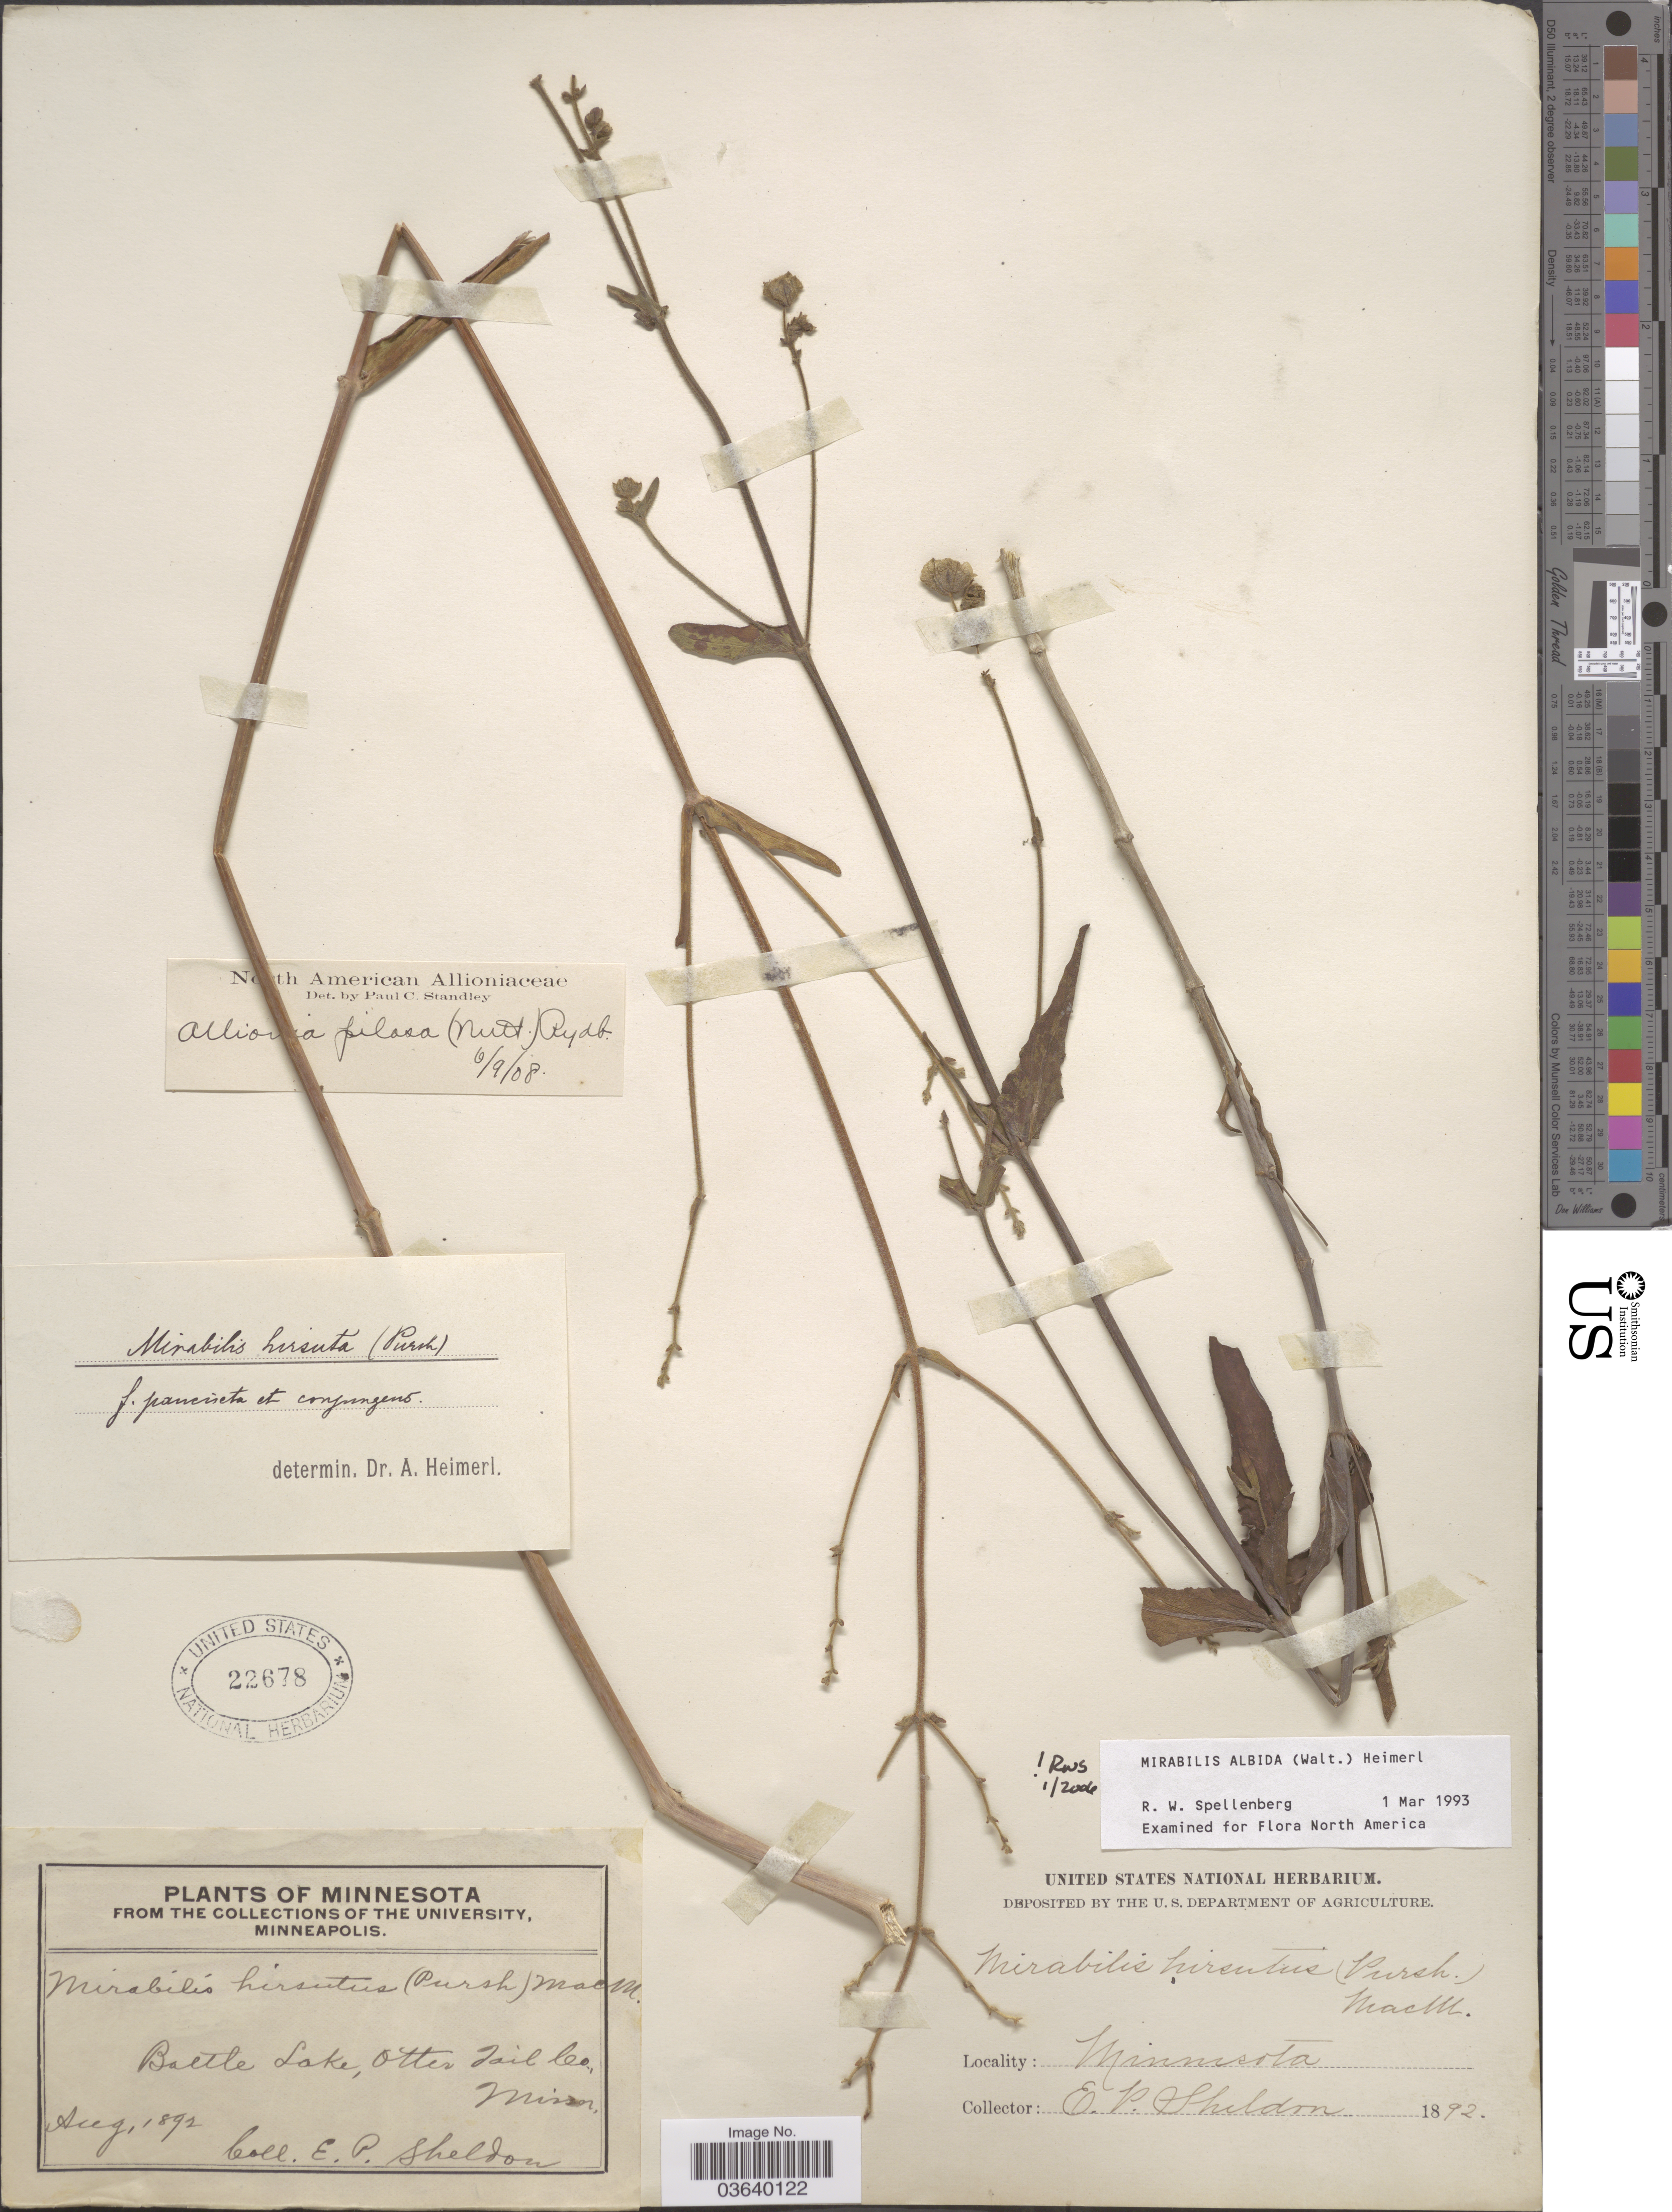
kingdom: Plantae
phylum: Tracheophyta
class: Magnoliopsida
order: Caryophyllales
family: Nyctaginaceae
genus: Mirabilis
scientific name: Mirabilis albida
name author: (Walter) Heimerl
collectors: E. P. Sheldon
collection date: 1892-08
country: United States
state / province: Minnesota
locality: Battle Lake, Otter Tail Co.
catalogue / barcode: US 22678